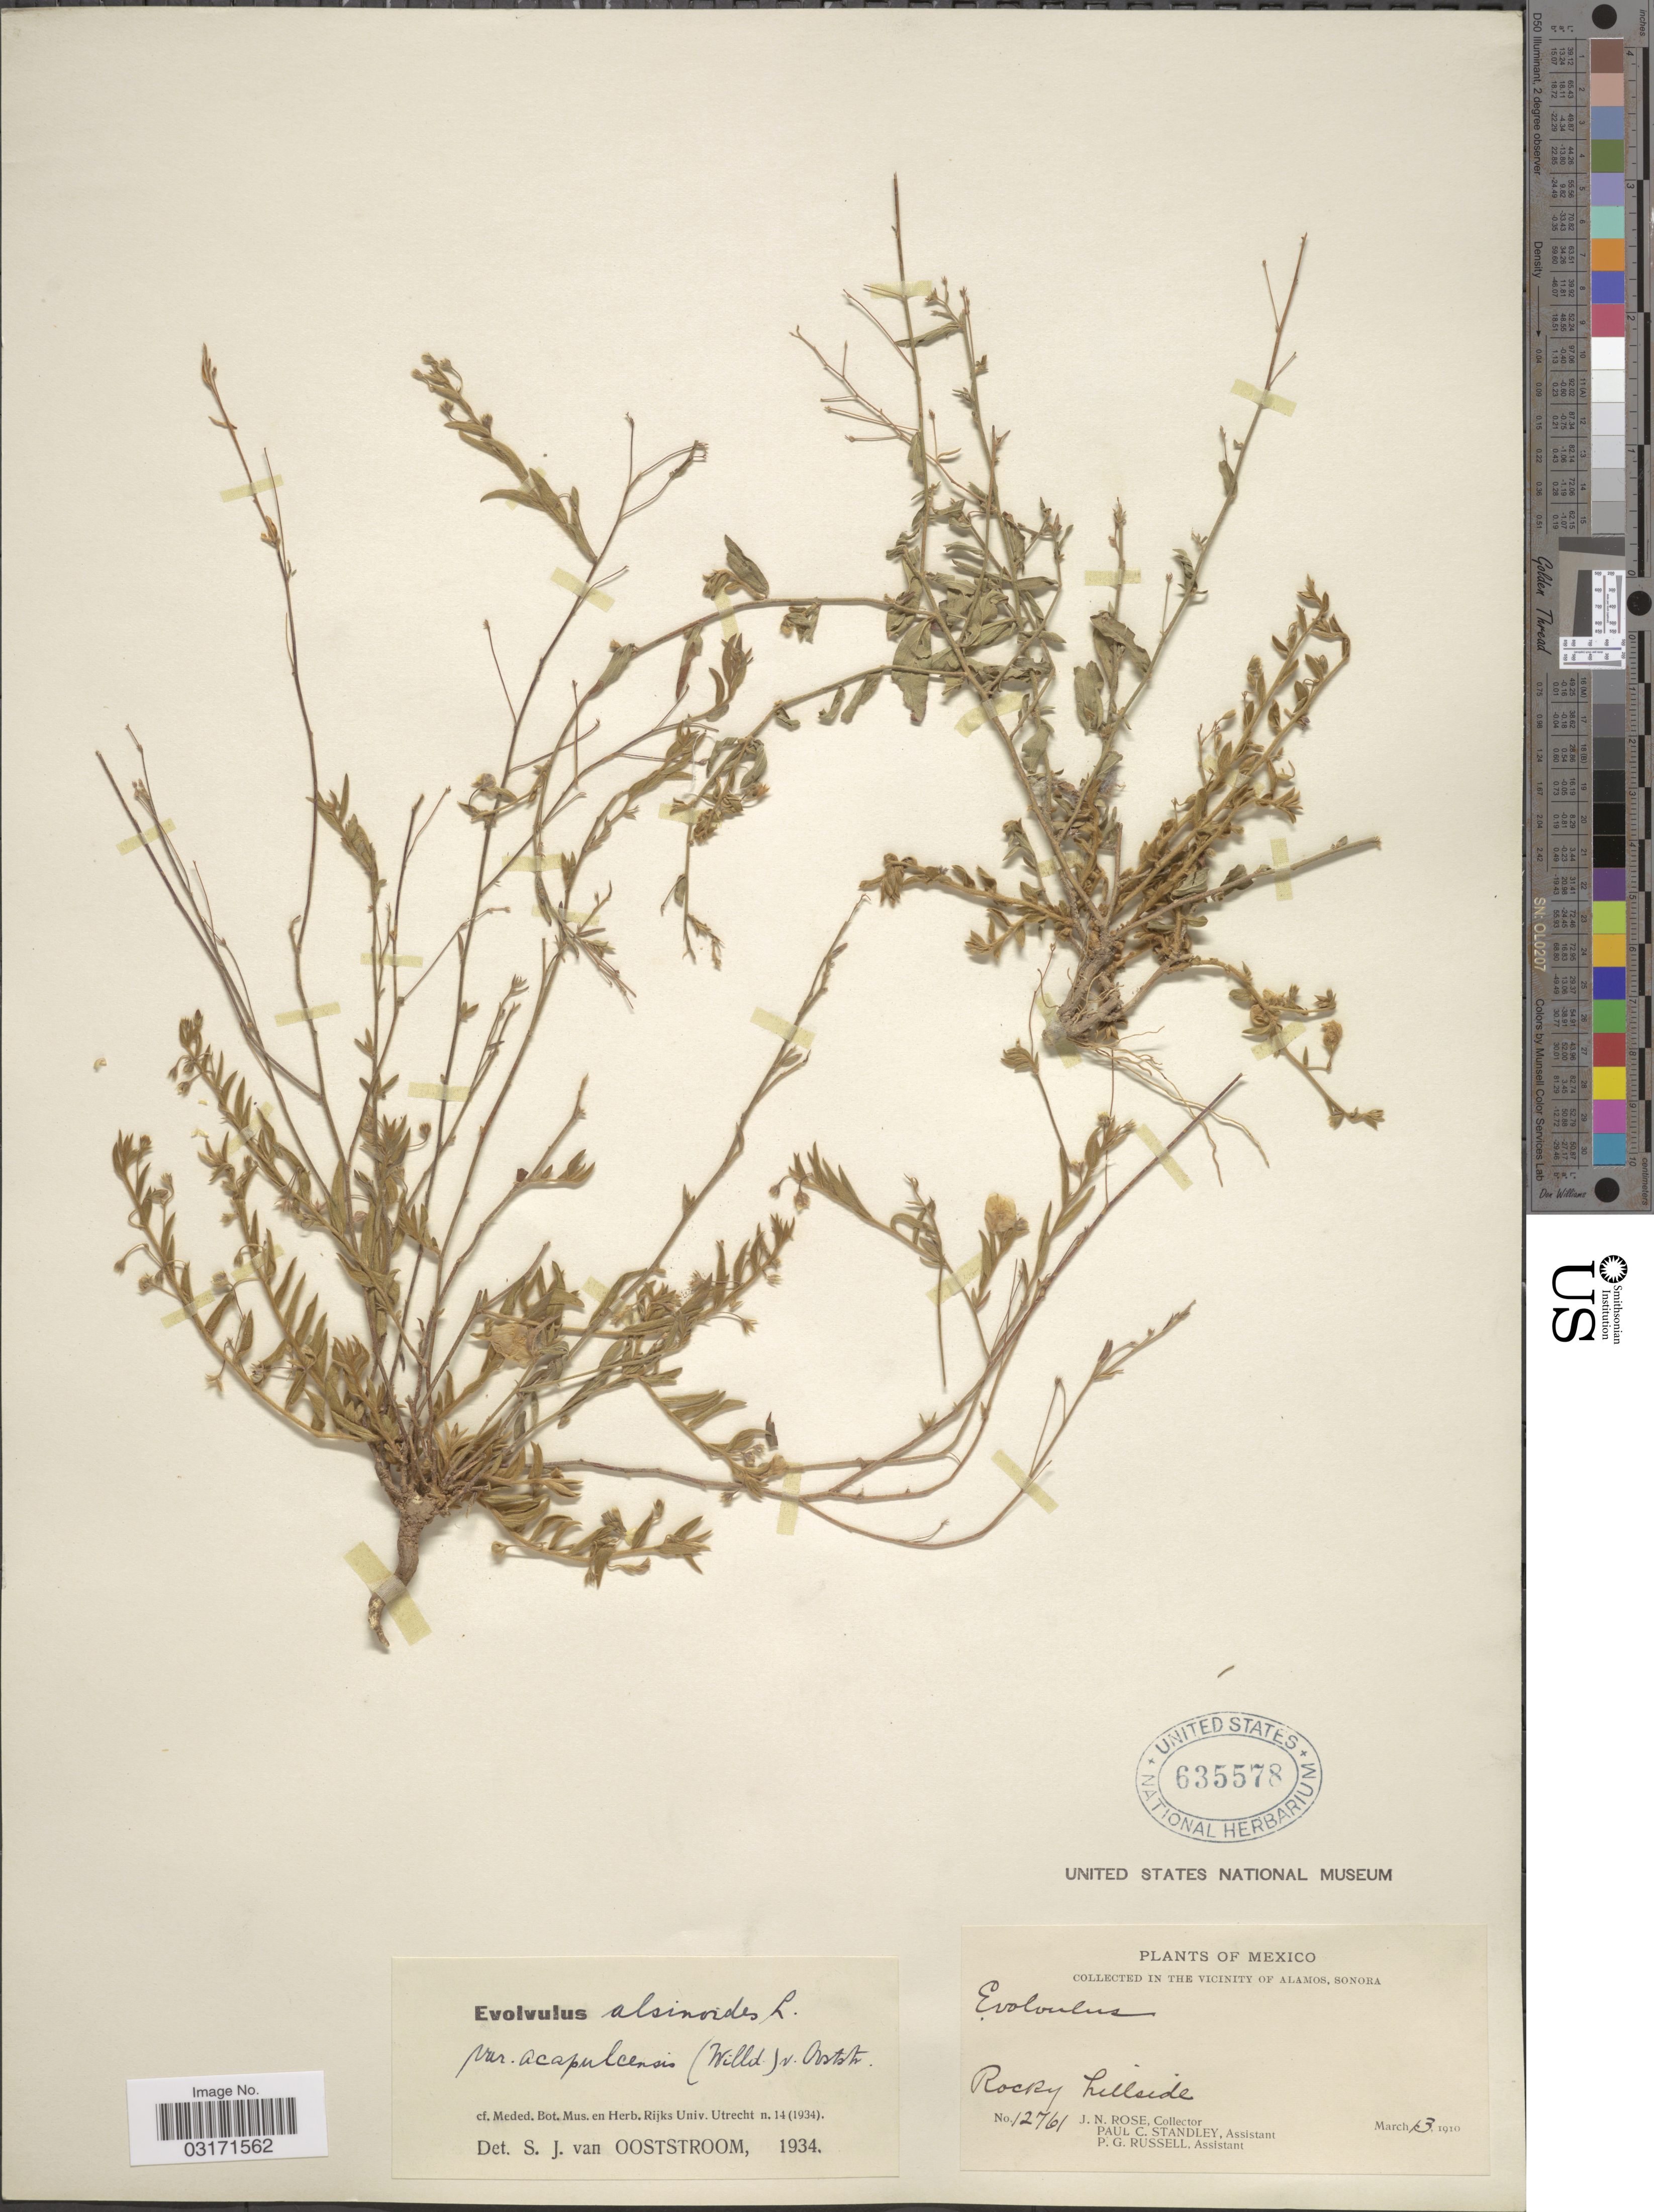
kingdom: Plantae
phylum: Tracheophyta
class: Magnoliopsida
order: Solanales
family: Convolvulaceae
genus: Evolvulus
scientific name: Evolvulus alsinoides var. acapulcensis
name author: (Willd. ex Schult.) Ooststr.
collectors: J. N. Rose, P. C. Standley & P. G. Russell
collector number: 12761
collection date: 1910-03-13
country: Mexico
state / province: Sonora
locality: In The Vicinity of Alamos, Sonora, Rocky hillside.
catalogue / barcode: US 635578